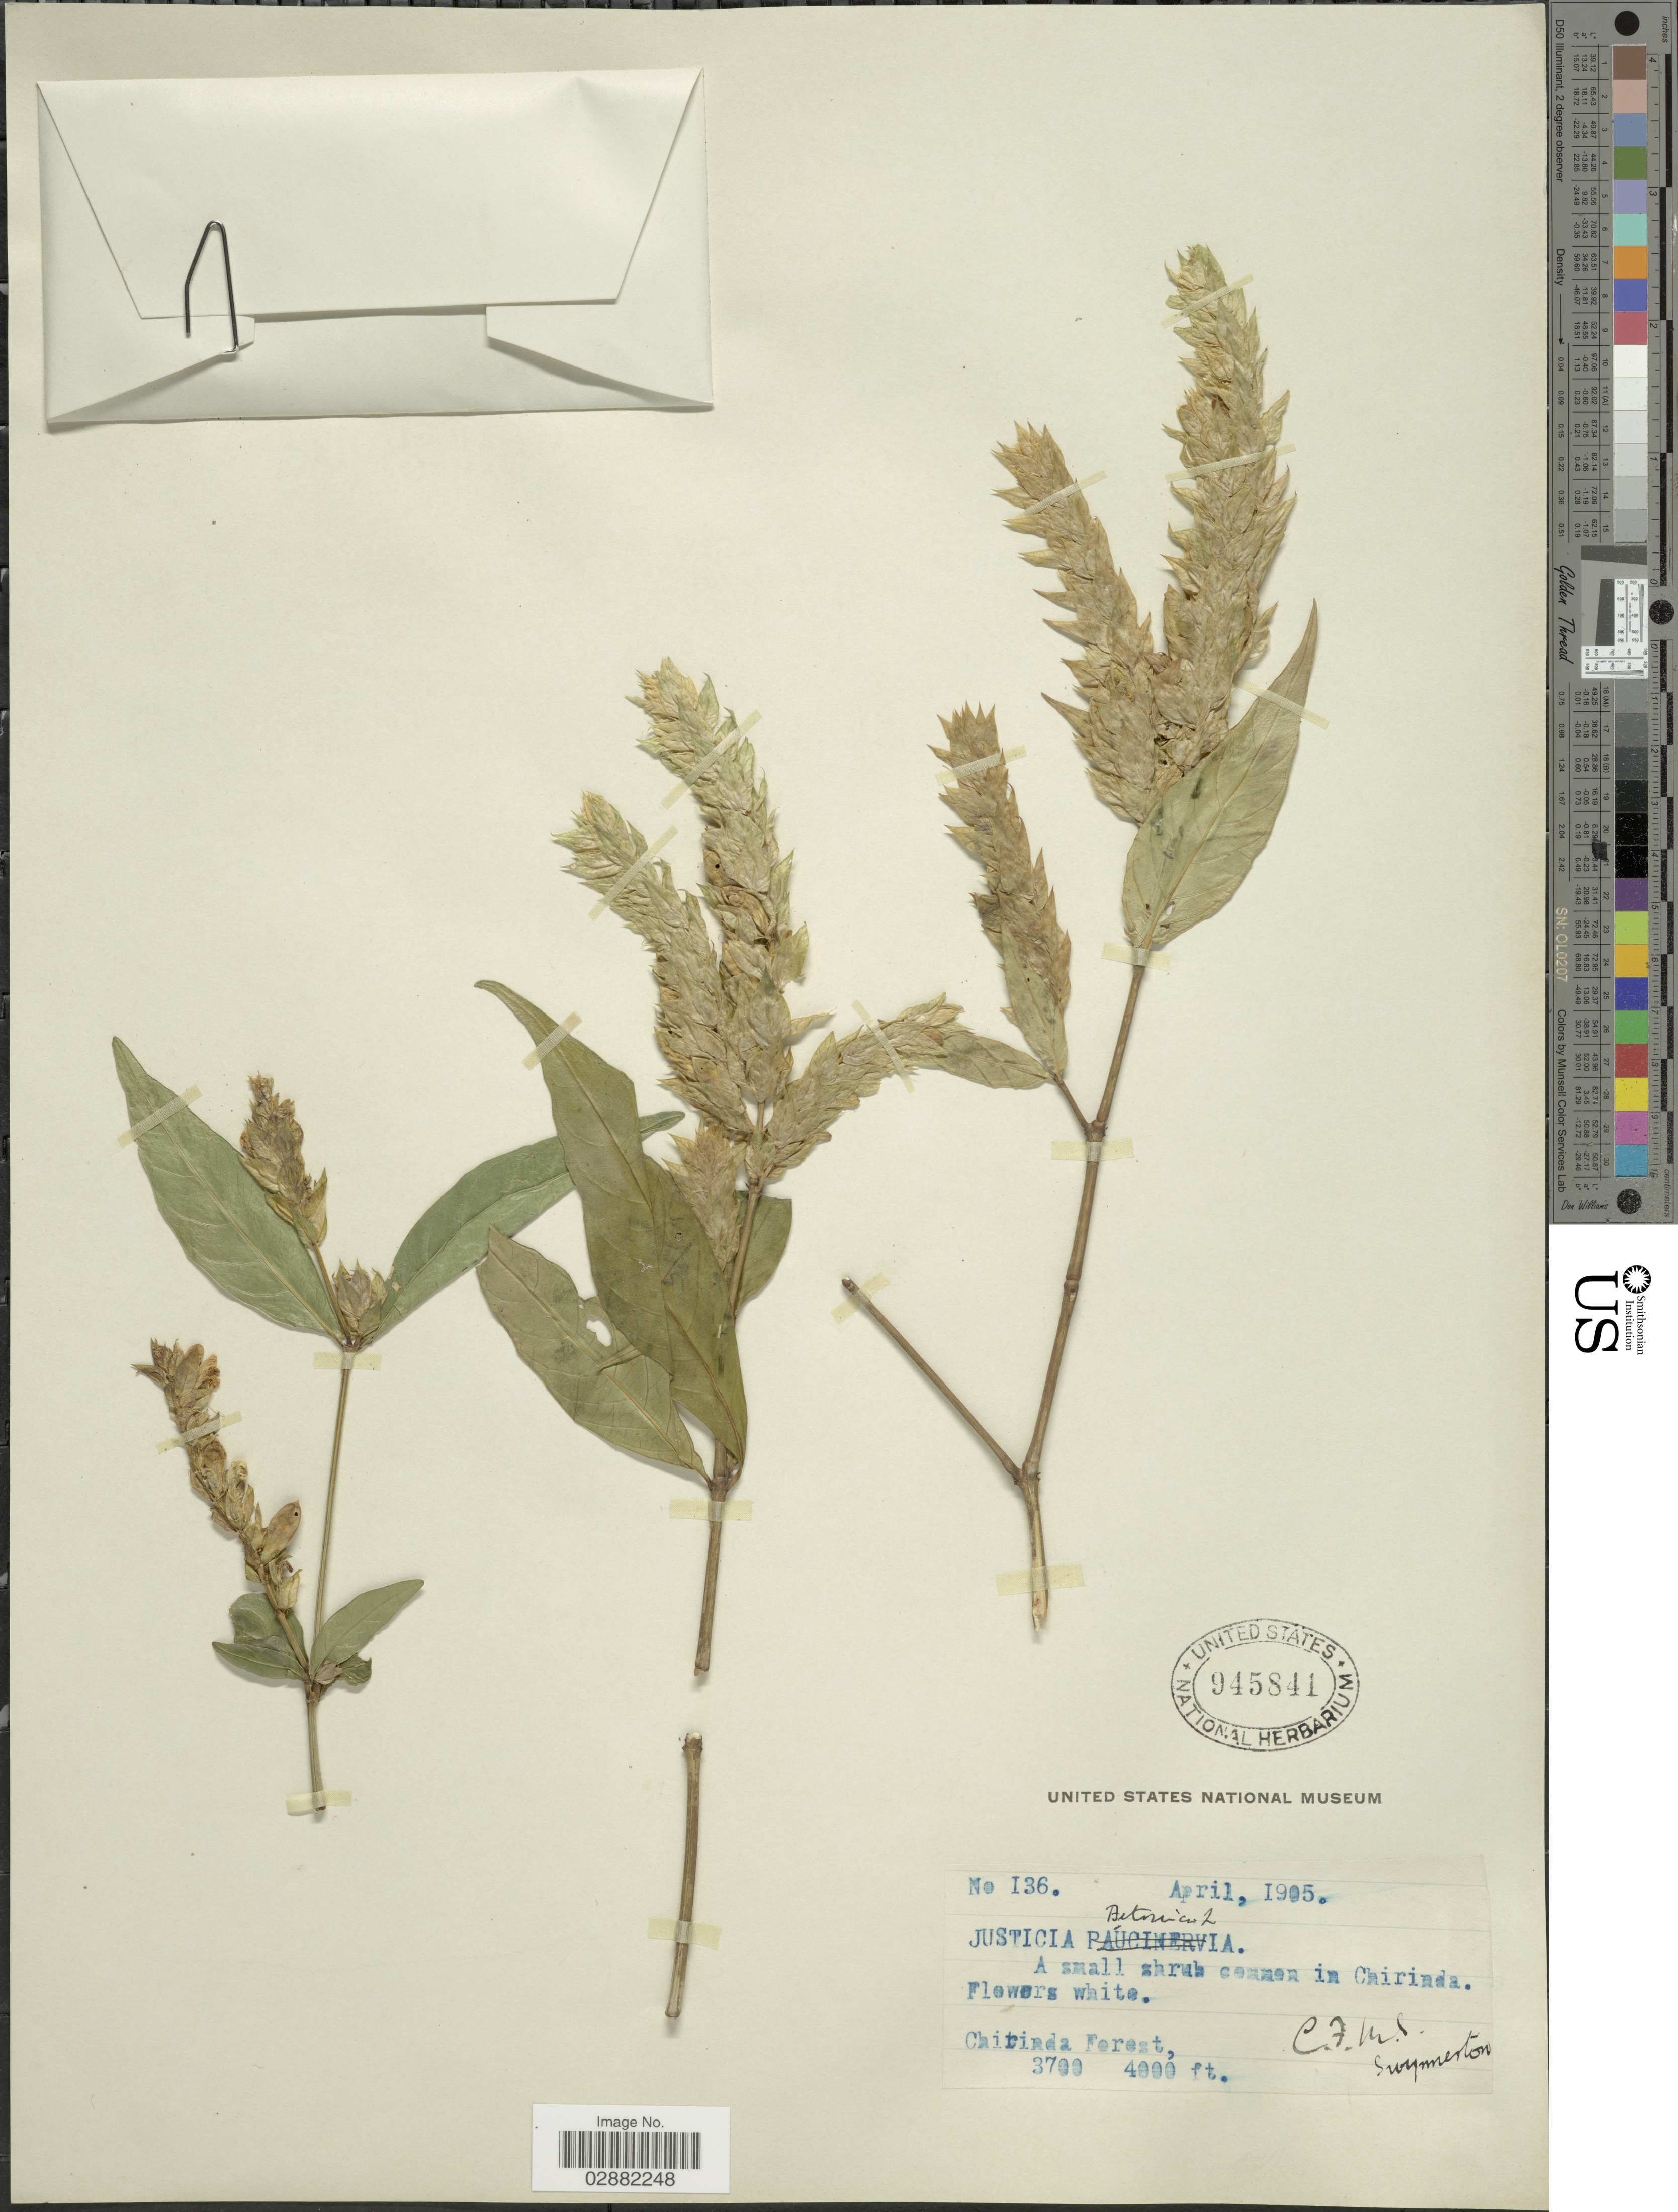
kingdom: Plantae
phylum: Tracheophyta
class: Magnoliopsida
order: Lamiales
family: Acanthaceae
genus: Justicia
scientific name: Justicia betonica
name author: L.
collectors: C. Swynnerton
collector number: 136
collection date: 1905-04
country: Zimbabwe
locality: A small shrub common in Chirinda. Chirinda Forest.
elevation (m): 1128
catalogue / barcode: US 945841